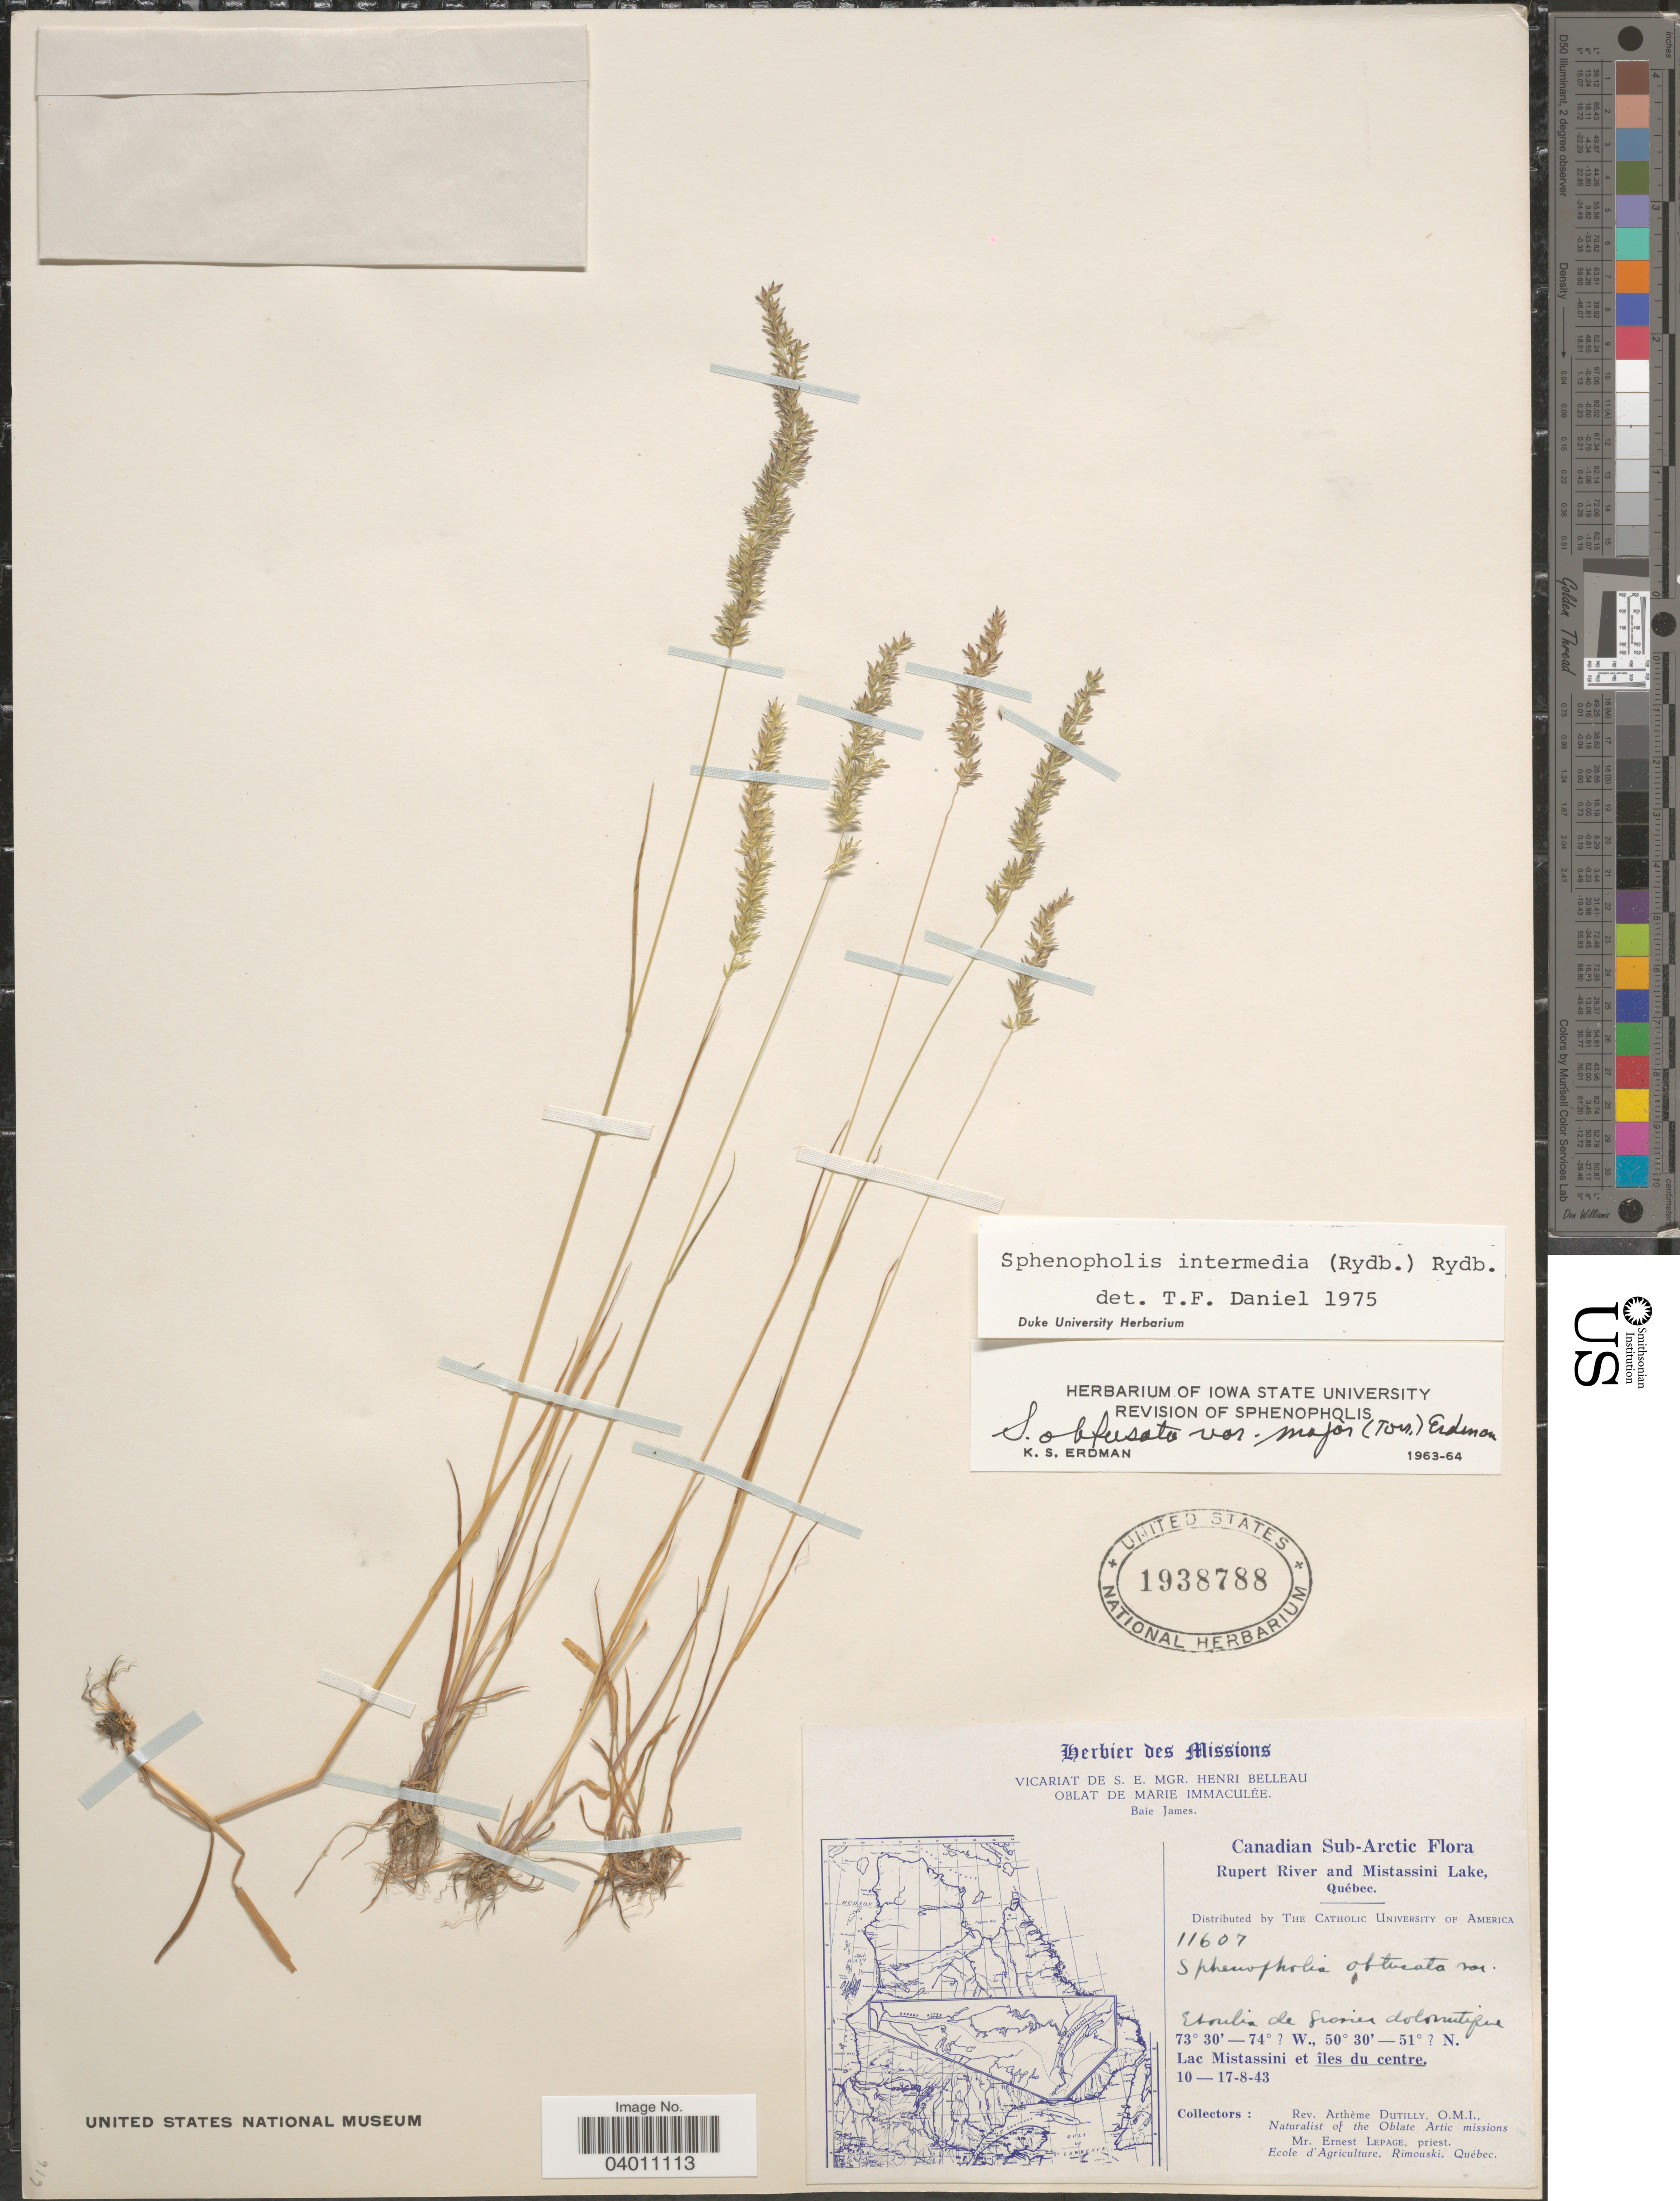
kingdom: Plantae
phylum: Tracheophyta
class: Liliopsida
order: Poales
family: Poaceae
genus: Sphenopholis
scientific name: Sphenopholis intermedia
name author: (Rydb.) Rydb.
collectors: A. Dutilly & E. Lepage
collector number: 11607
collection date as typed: Transcribed d/m/y: 10/8/43 to 17/8/43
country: Canada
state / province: Quebec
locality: Canadian Sub-Arctic. Rupert River and Mistassini Lake. Lac Mistassini et îles du centre.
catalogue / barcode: US 1938788